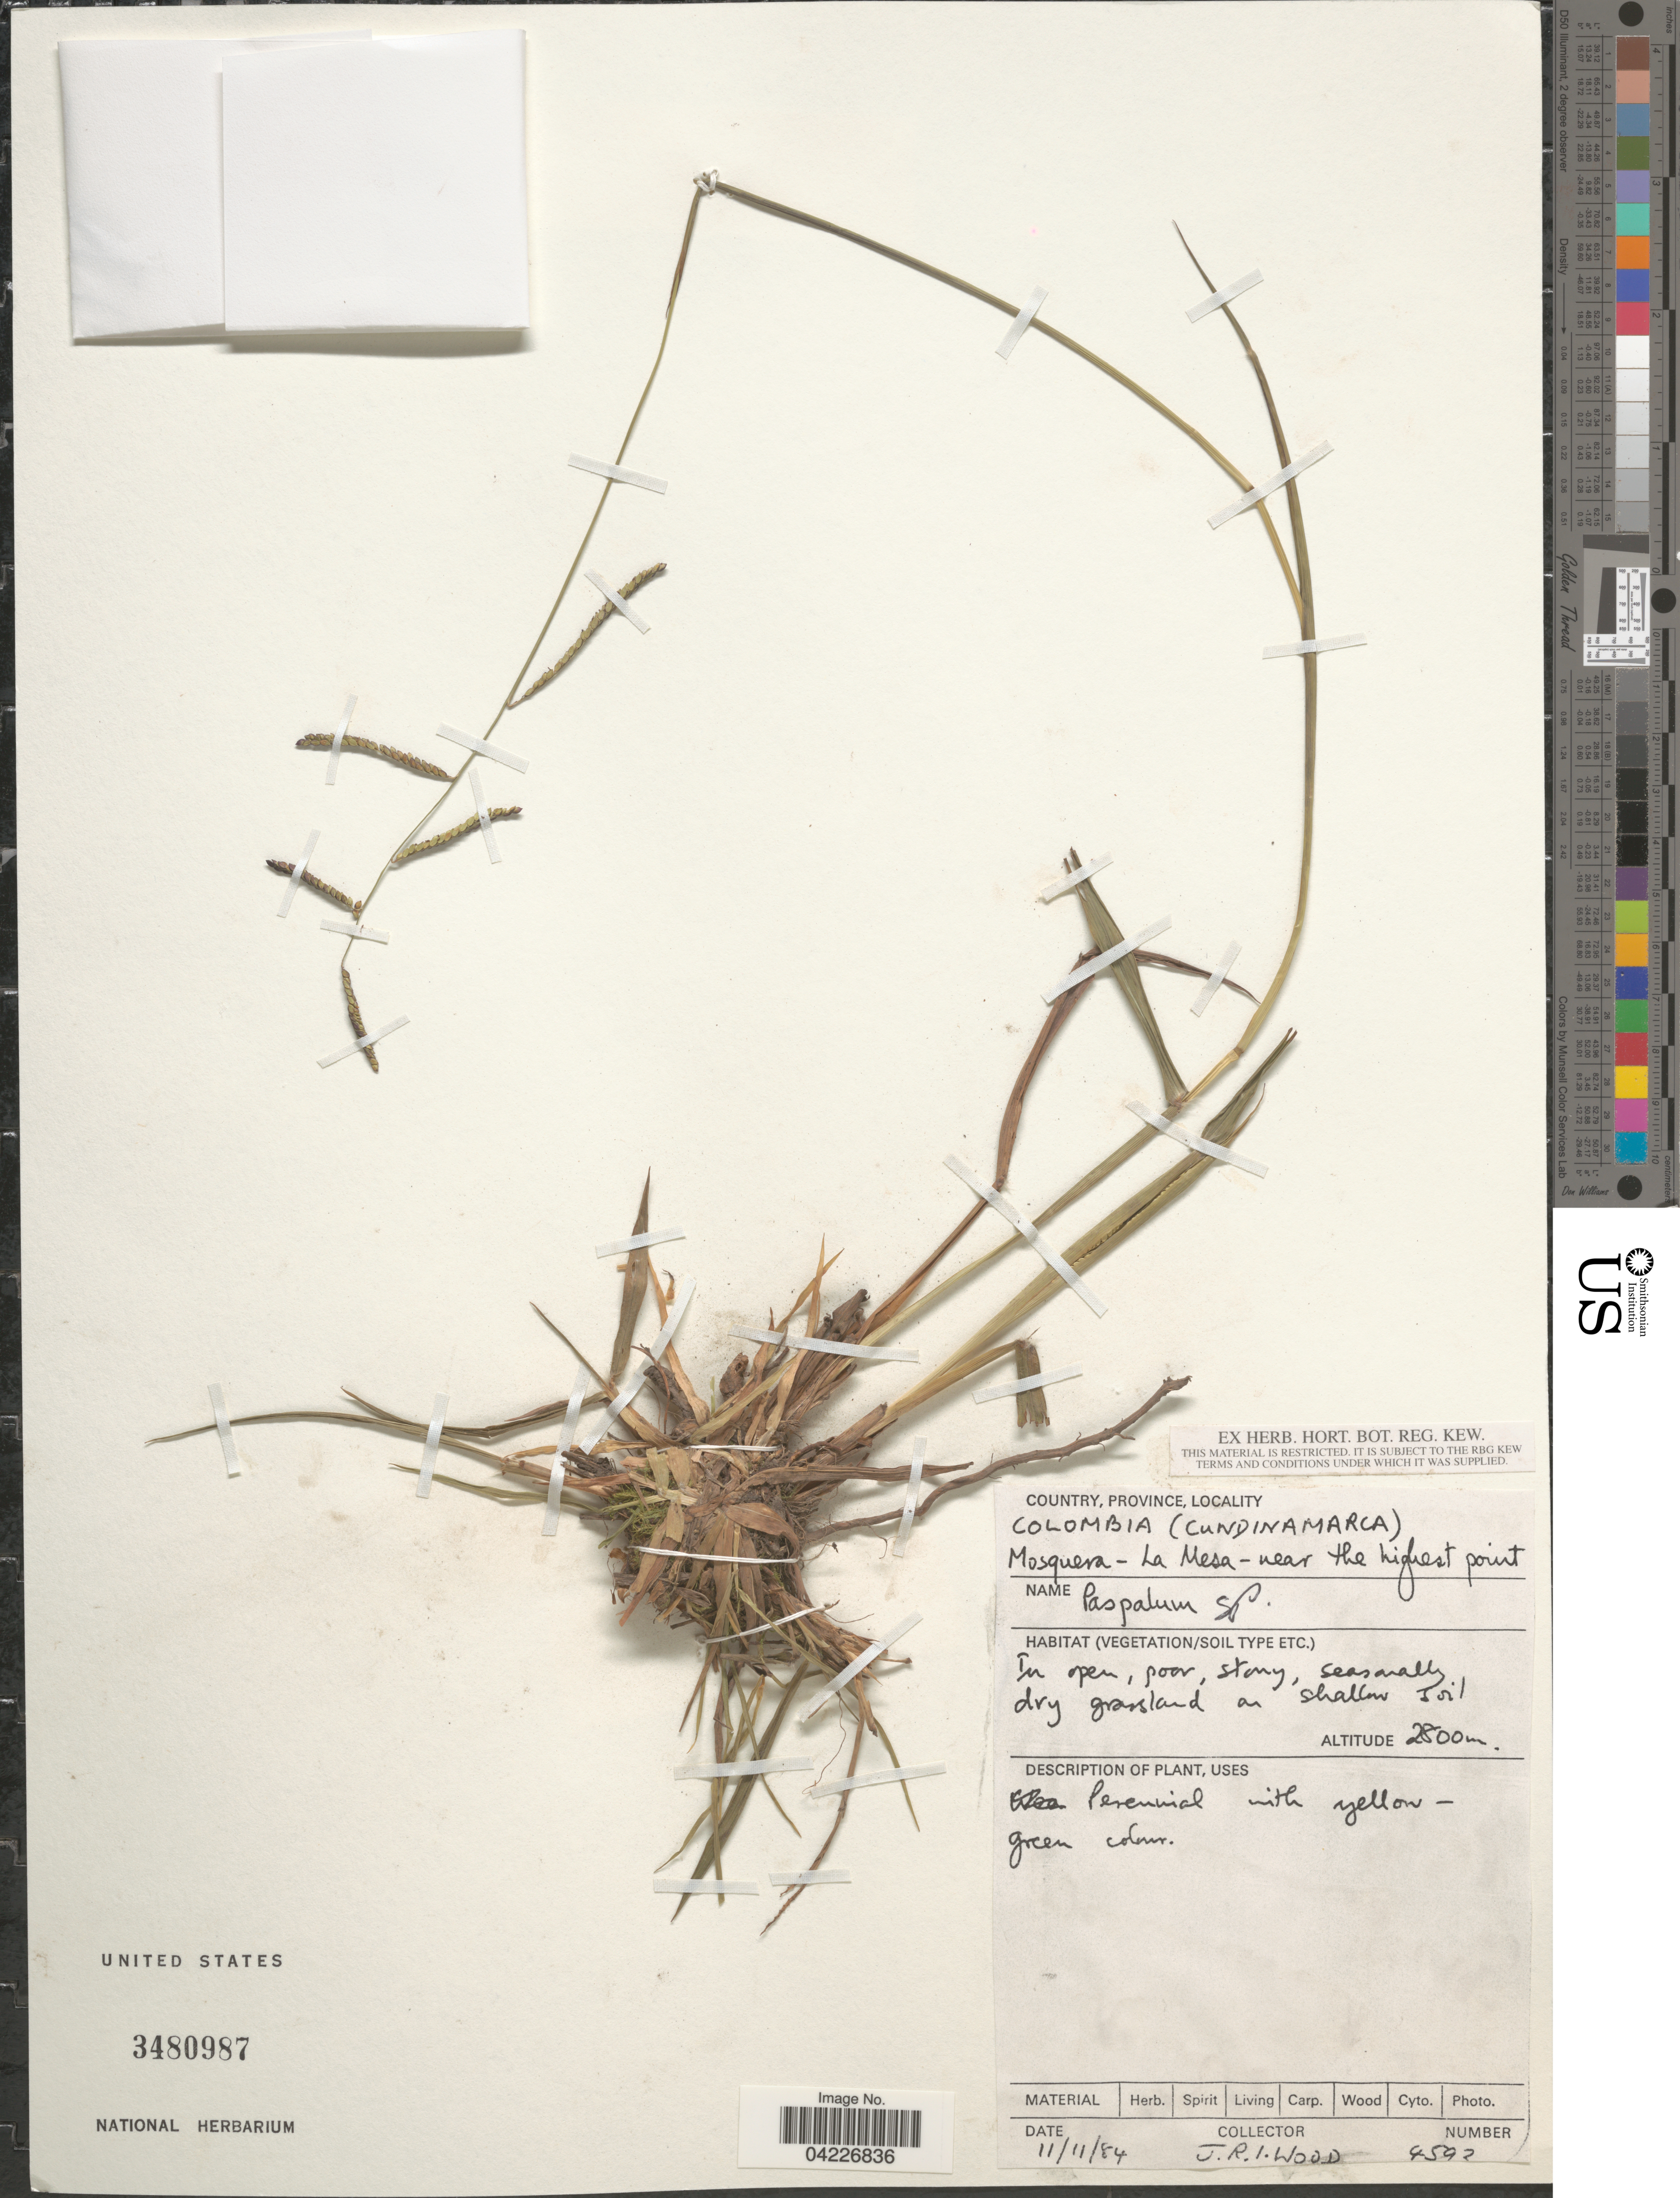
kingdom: Plantae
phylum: Tracheophyta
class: Liliopsida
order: Poales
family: Poaceae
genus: Paspalum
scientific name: Paspalum sp.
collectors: J. R. I. Wood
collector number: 4592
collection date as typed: Transcribed d/m/y: 11/11/84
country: Colombia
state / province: Cundinamarca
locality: Mosquera - La Mesa - near the highest point. In open, poor, stony, seasonally dry grassland on shallow soil.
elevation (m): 2800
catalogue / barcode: US 3480987